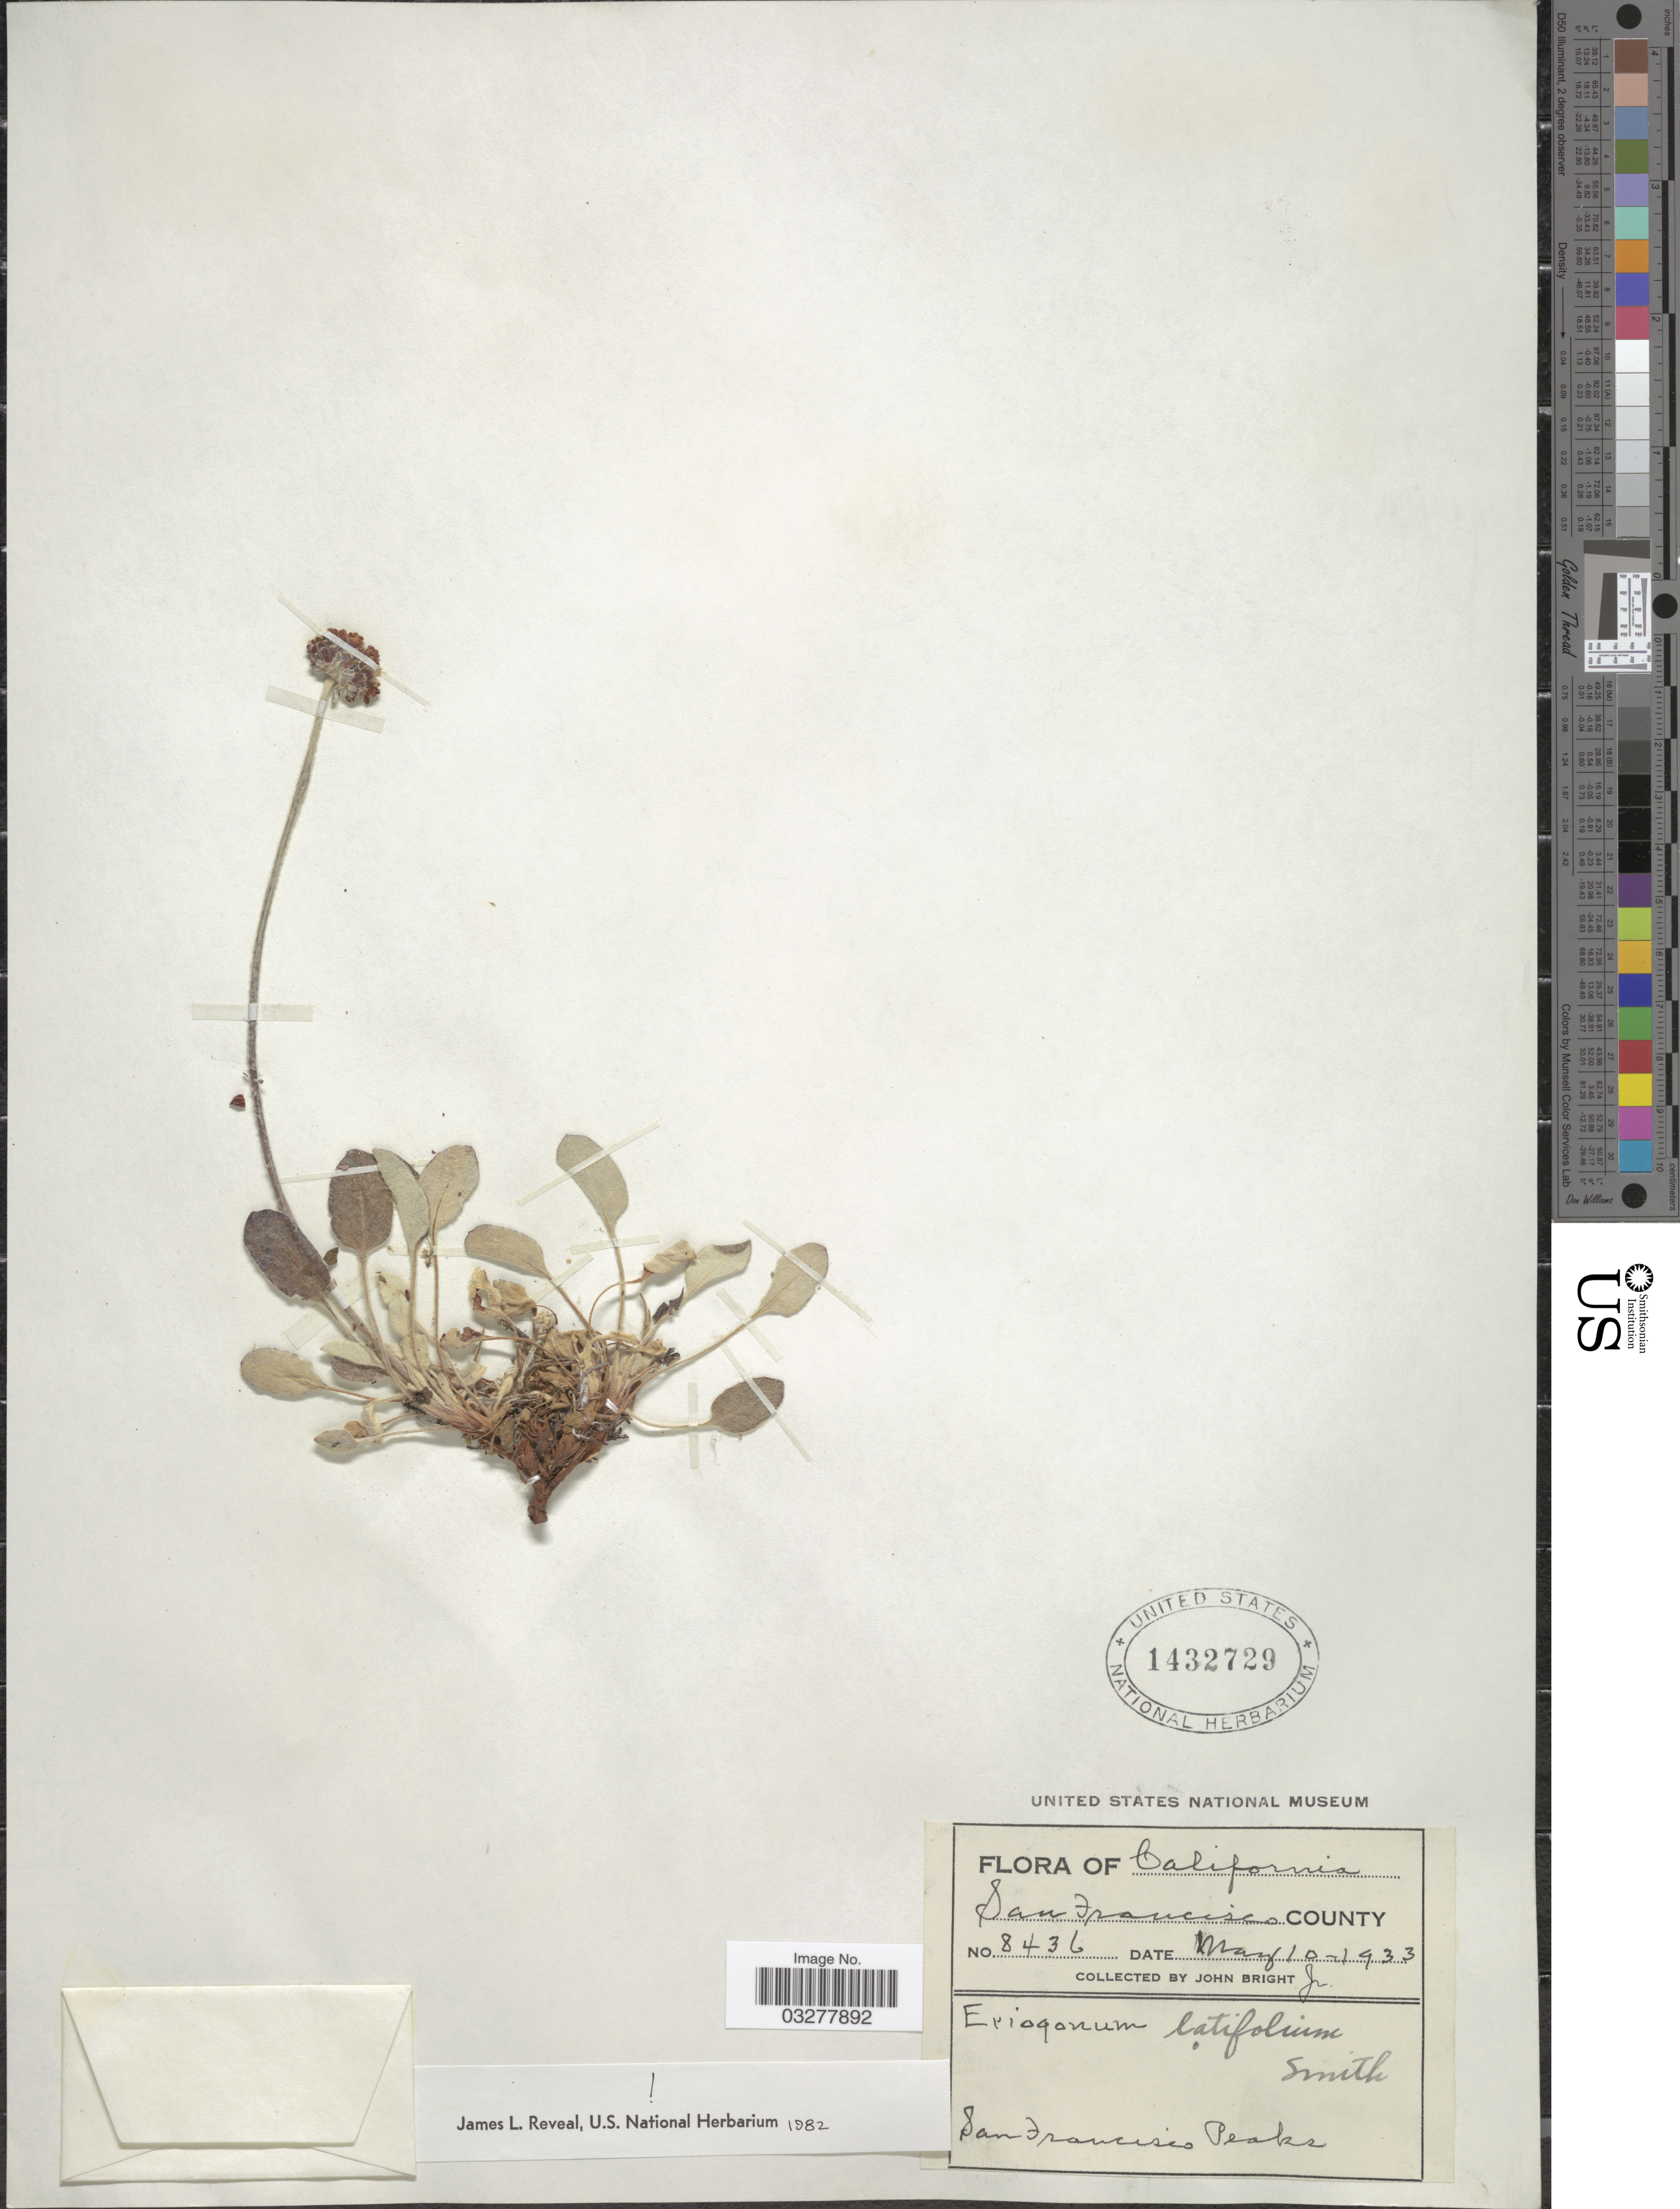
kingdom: Plantae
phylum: Tracheophyta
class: Magnoliopsida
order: Caryophyllales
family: Polygonaceae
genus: Eriogonum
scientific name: Eriogonum latifolium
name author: Sm.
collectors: J. Bright Jr.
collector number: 8436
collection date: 1933-05-10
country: United States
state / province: California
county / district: San Francisco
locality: San Francisco County. San Francisco Peaks.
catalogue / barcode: US 1432729